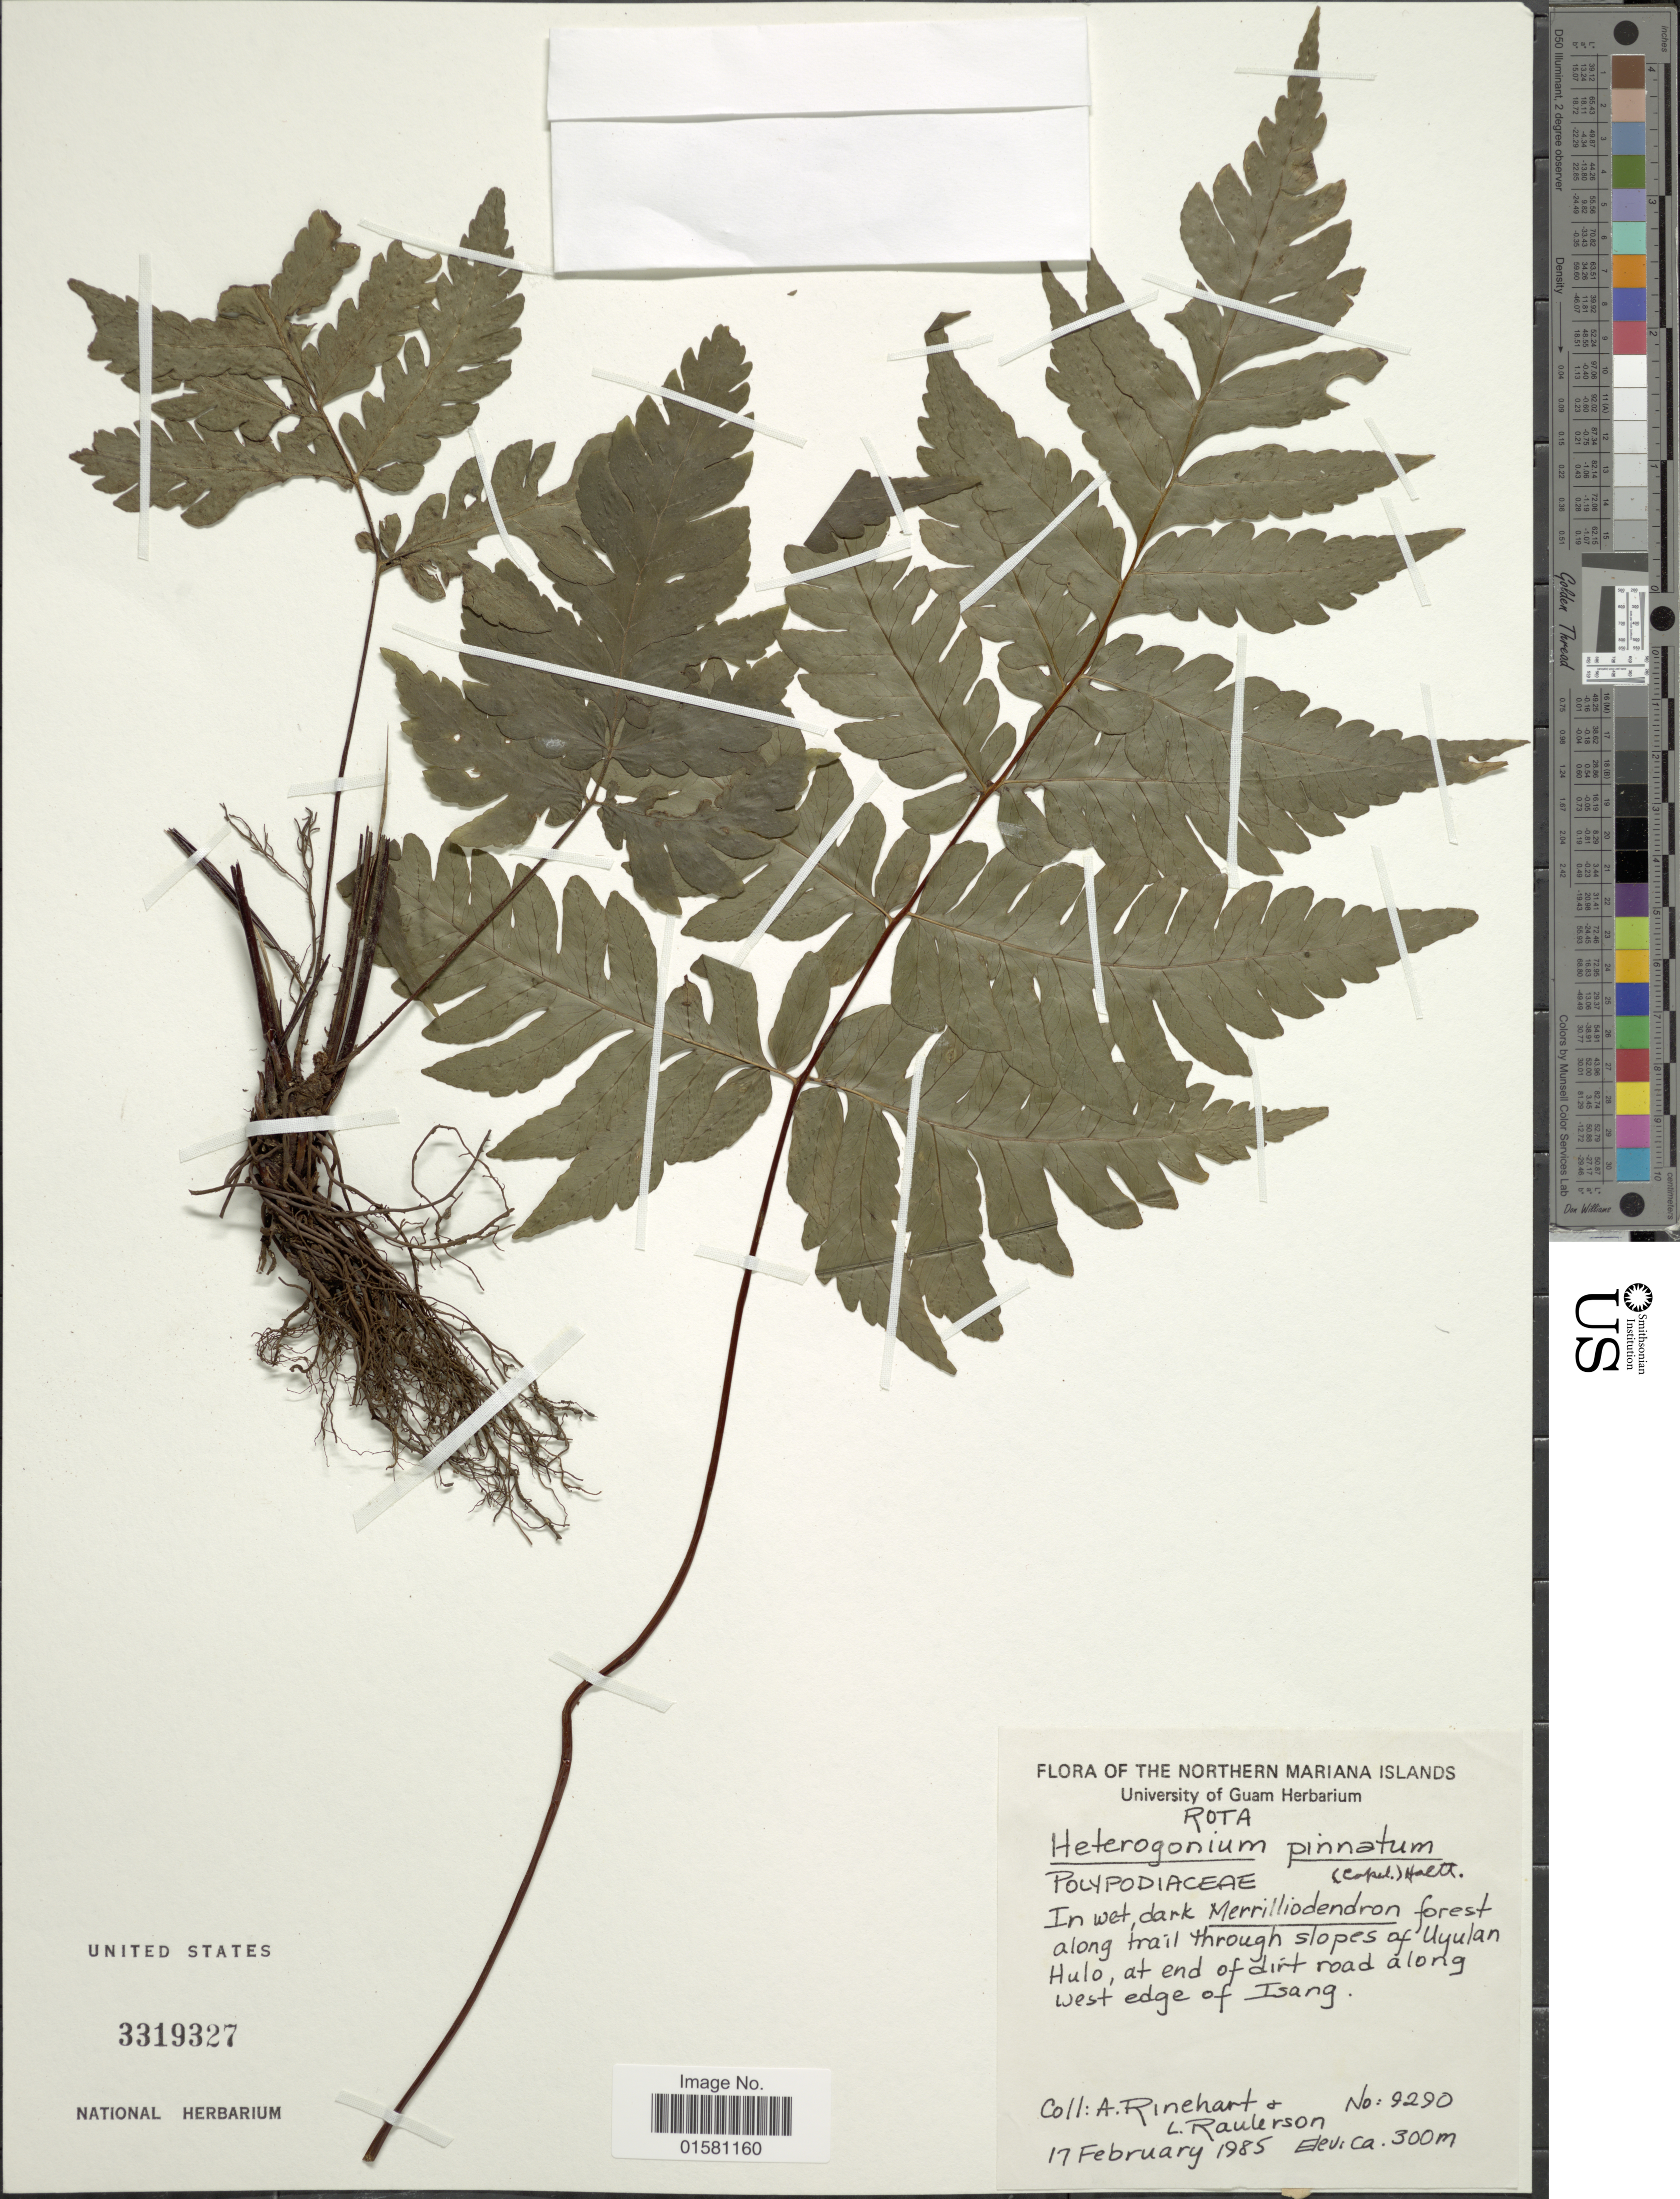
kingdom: Plantae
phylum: Tracheophyta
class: Polypodiopsida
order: Polypodiales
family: Tectariaceae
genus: Tectaria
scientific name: Tectaria pinnata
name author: (C. Chr.) R.M. Tryon & A.F. Tryon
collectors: A. Rinehart & L. Raulerson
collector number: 9290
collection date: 1985-02-17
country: Northern Mariana Islands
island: Rota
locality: Rota. Along trail through slopes of Uyulan Hulo, at end of dirt road along west edge of Isang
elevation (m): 300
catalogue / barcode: US 3319327